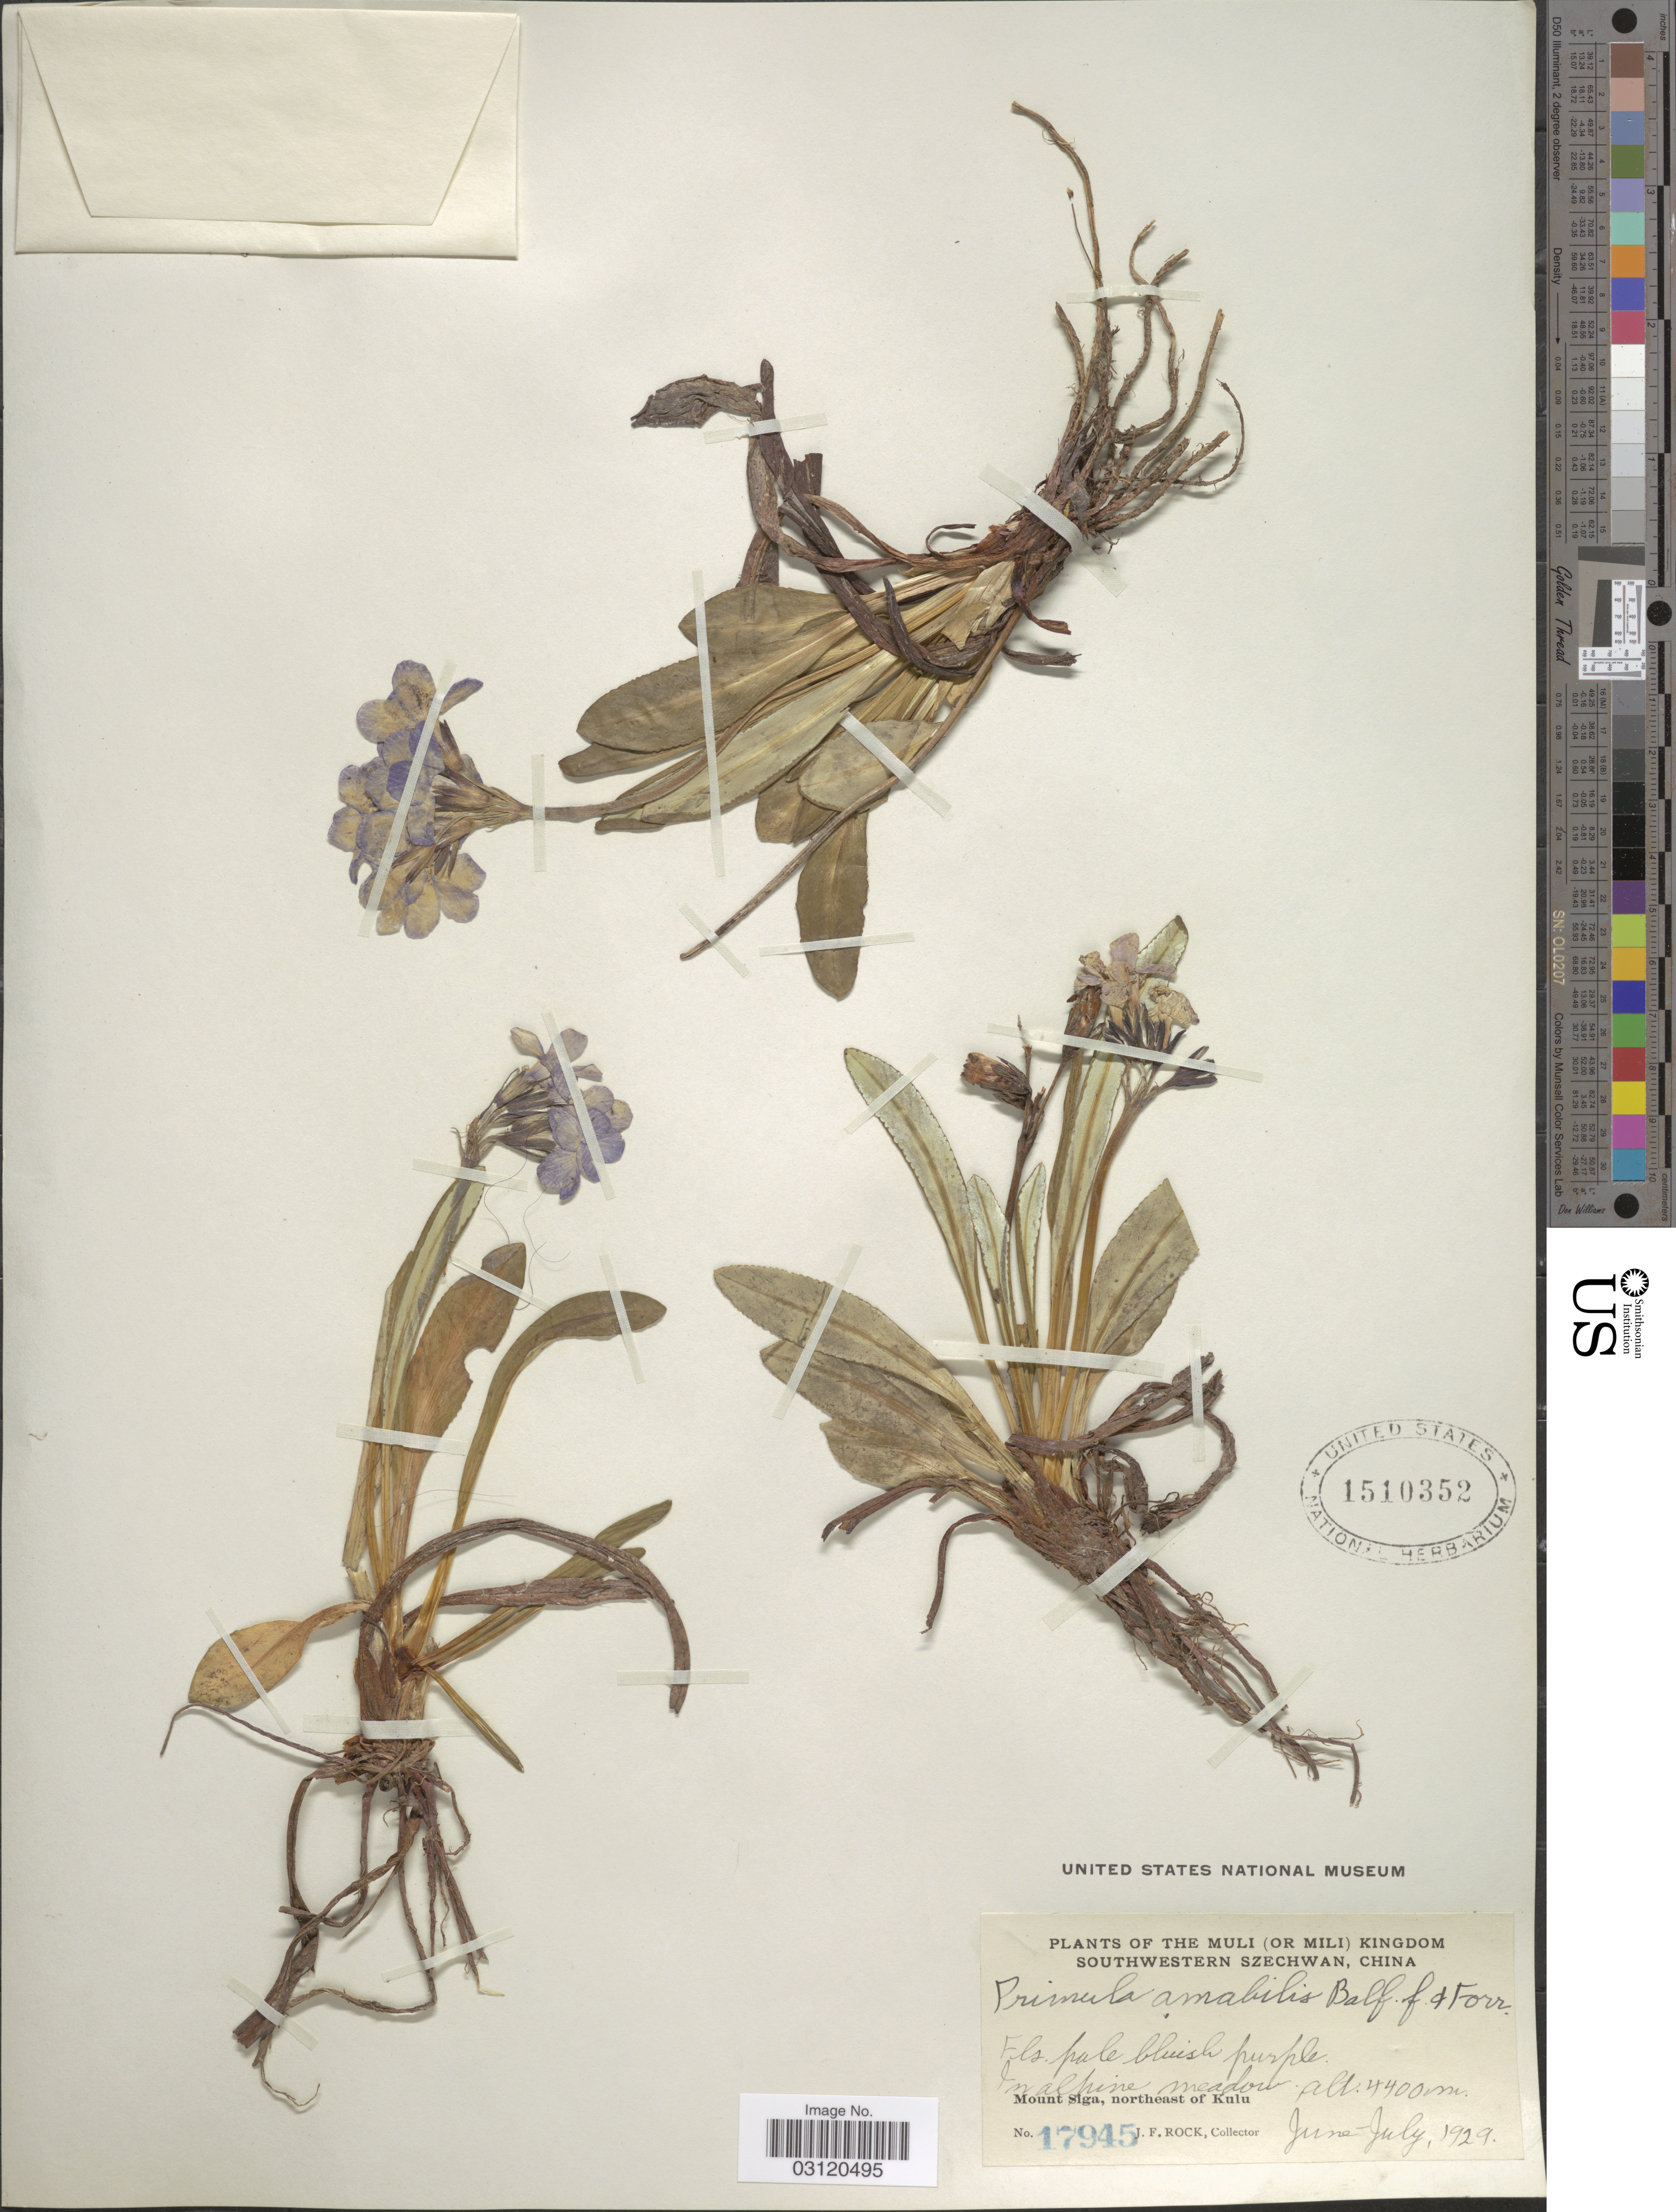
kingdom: Plantae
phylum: Tracheophyta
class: Magnoliopsida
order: Ericales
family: Primulaceae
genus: Primula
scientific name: Primula amabilis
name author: Balf. f. & Forrest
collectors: J. Rock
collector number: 17945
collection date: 1929-06/1929-07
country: China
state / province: Sichuan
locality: Muli (or Mili) Kingdom. Southwestern Szechwan. Mount Siga, northeast of Kulu.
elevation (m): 4400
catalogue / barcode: US 1510352